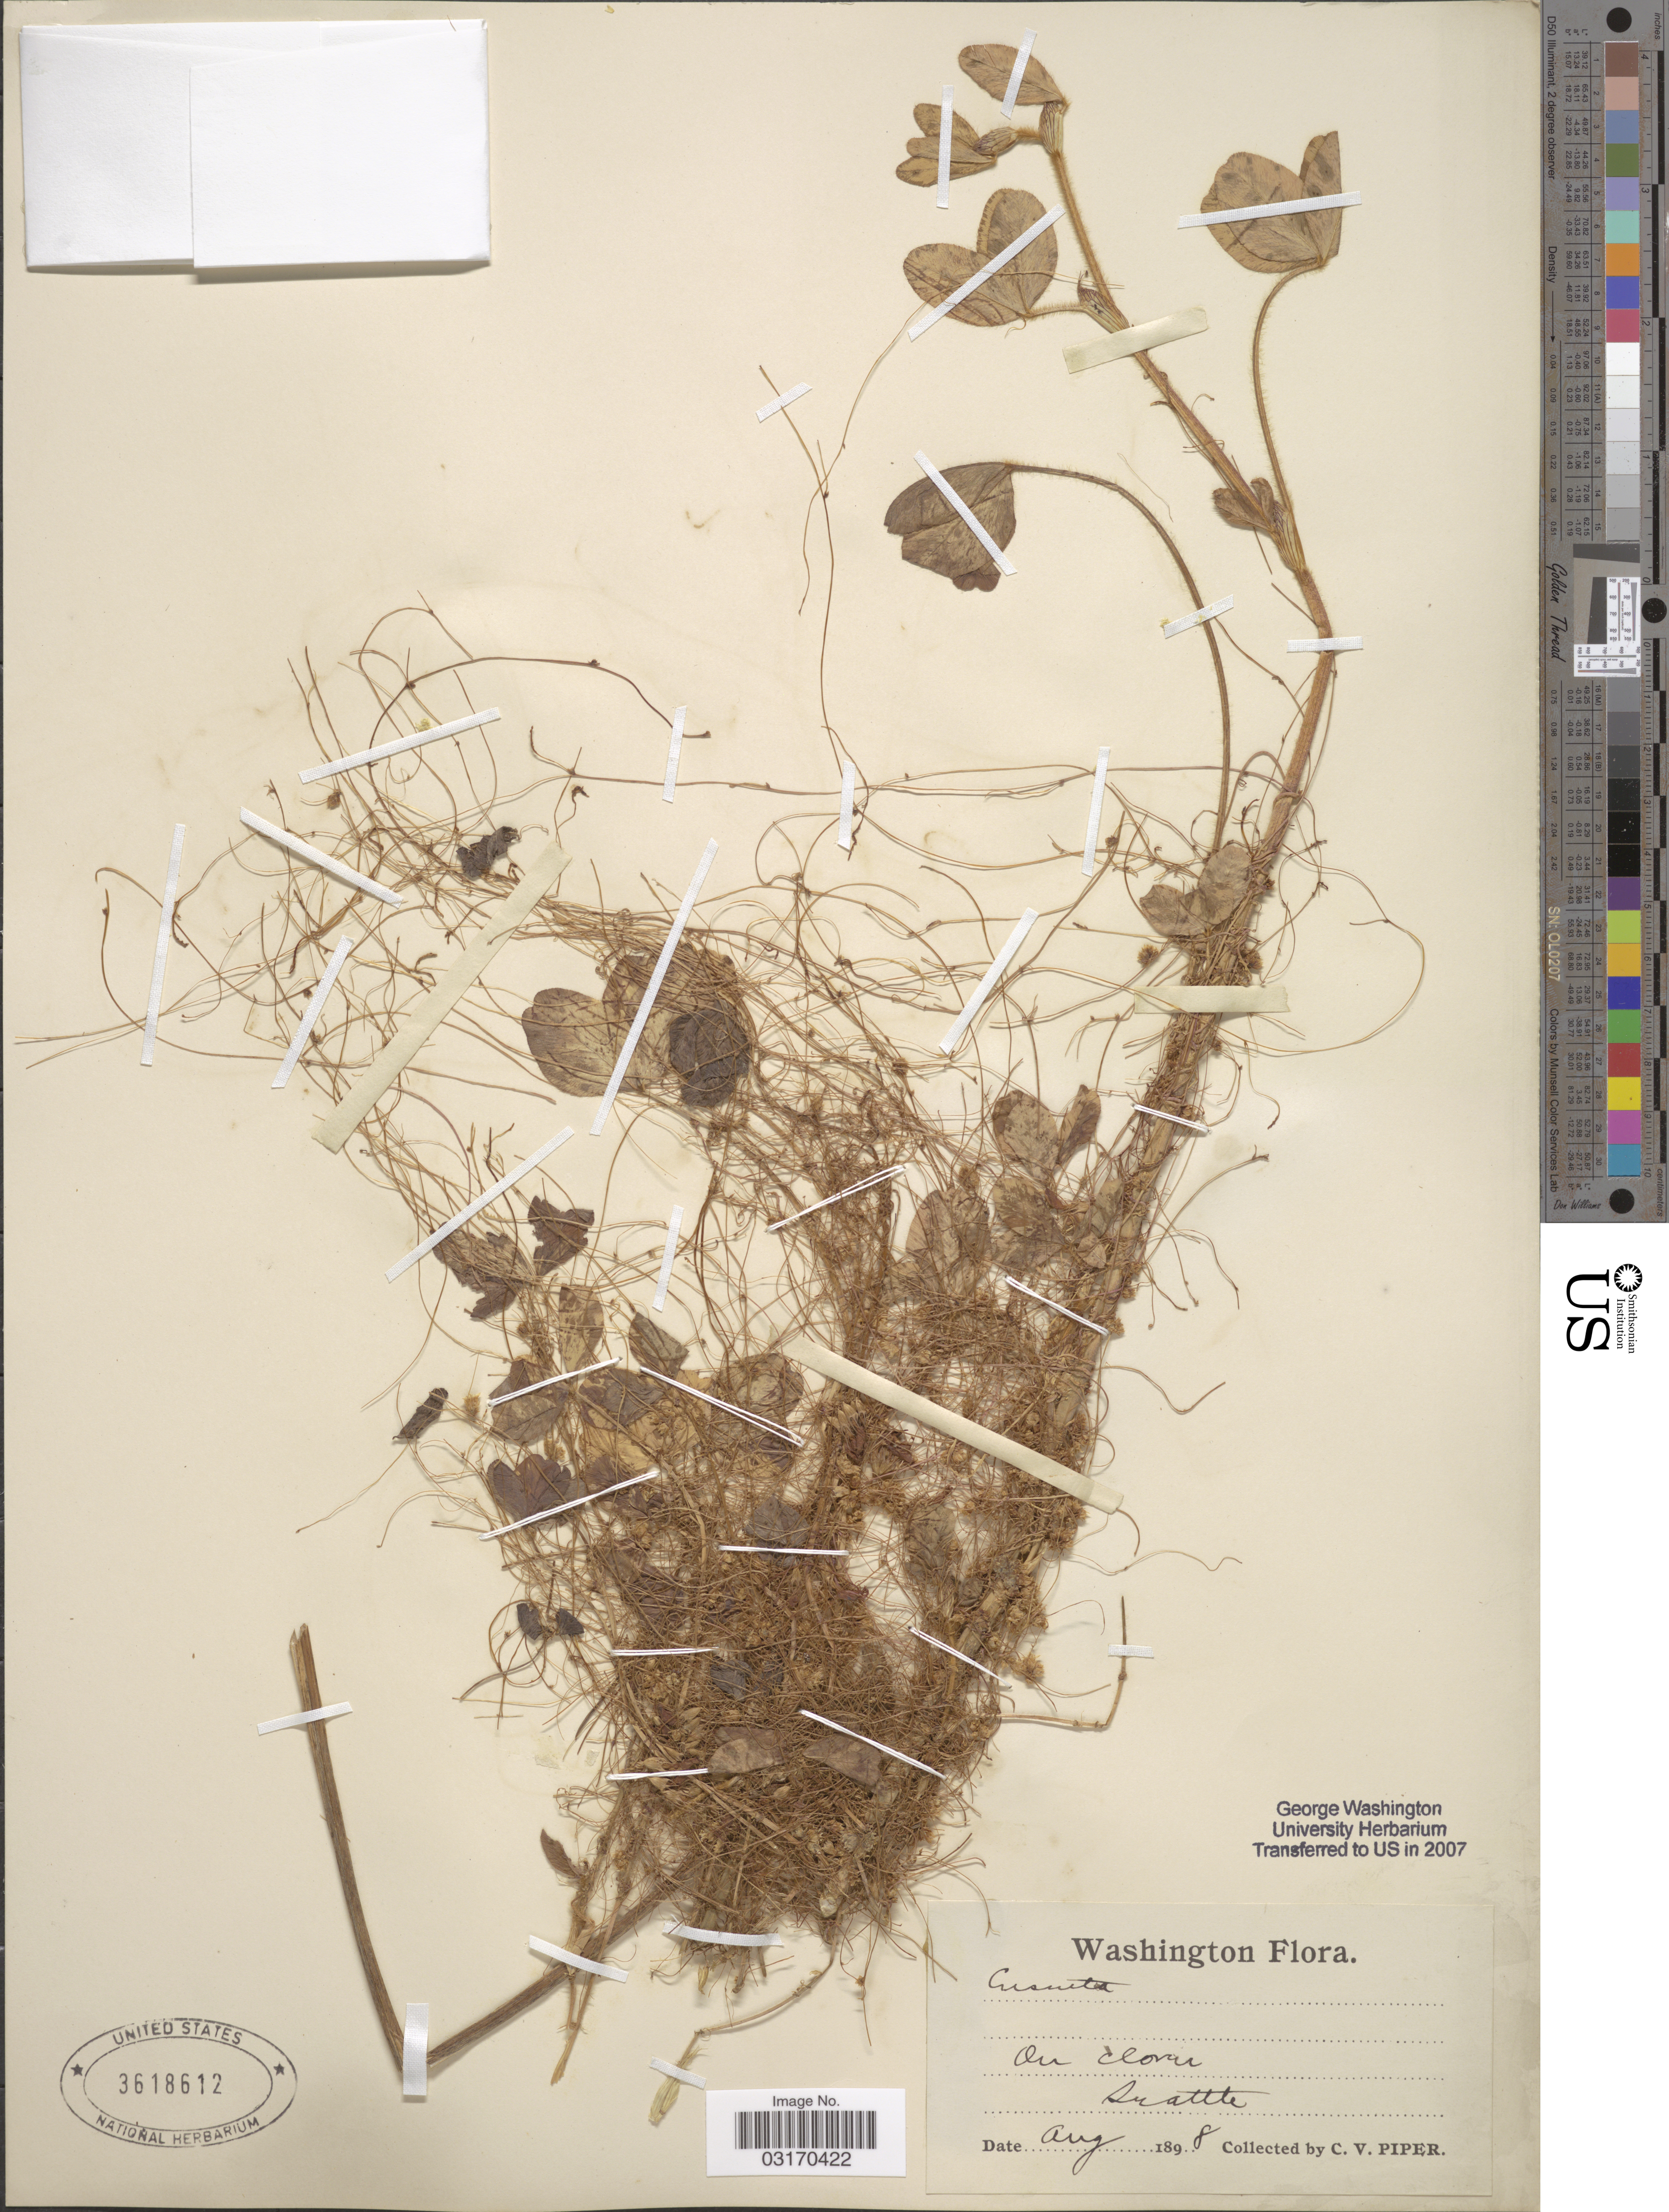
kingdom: Plantae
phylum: Tracheophyta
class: Magnoliopsida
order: Solanales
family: Convolvulaceae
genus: Cuscuta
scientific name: Cuscuta sp.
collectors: C. V. Piper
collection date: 1898-08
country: United States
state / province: Washington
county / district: King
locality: Seattle.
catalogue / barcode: US 3618612